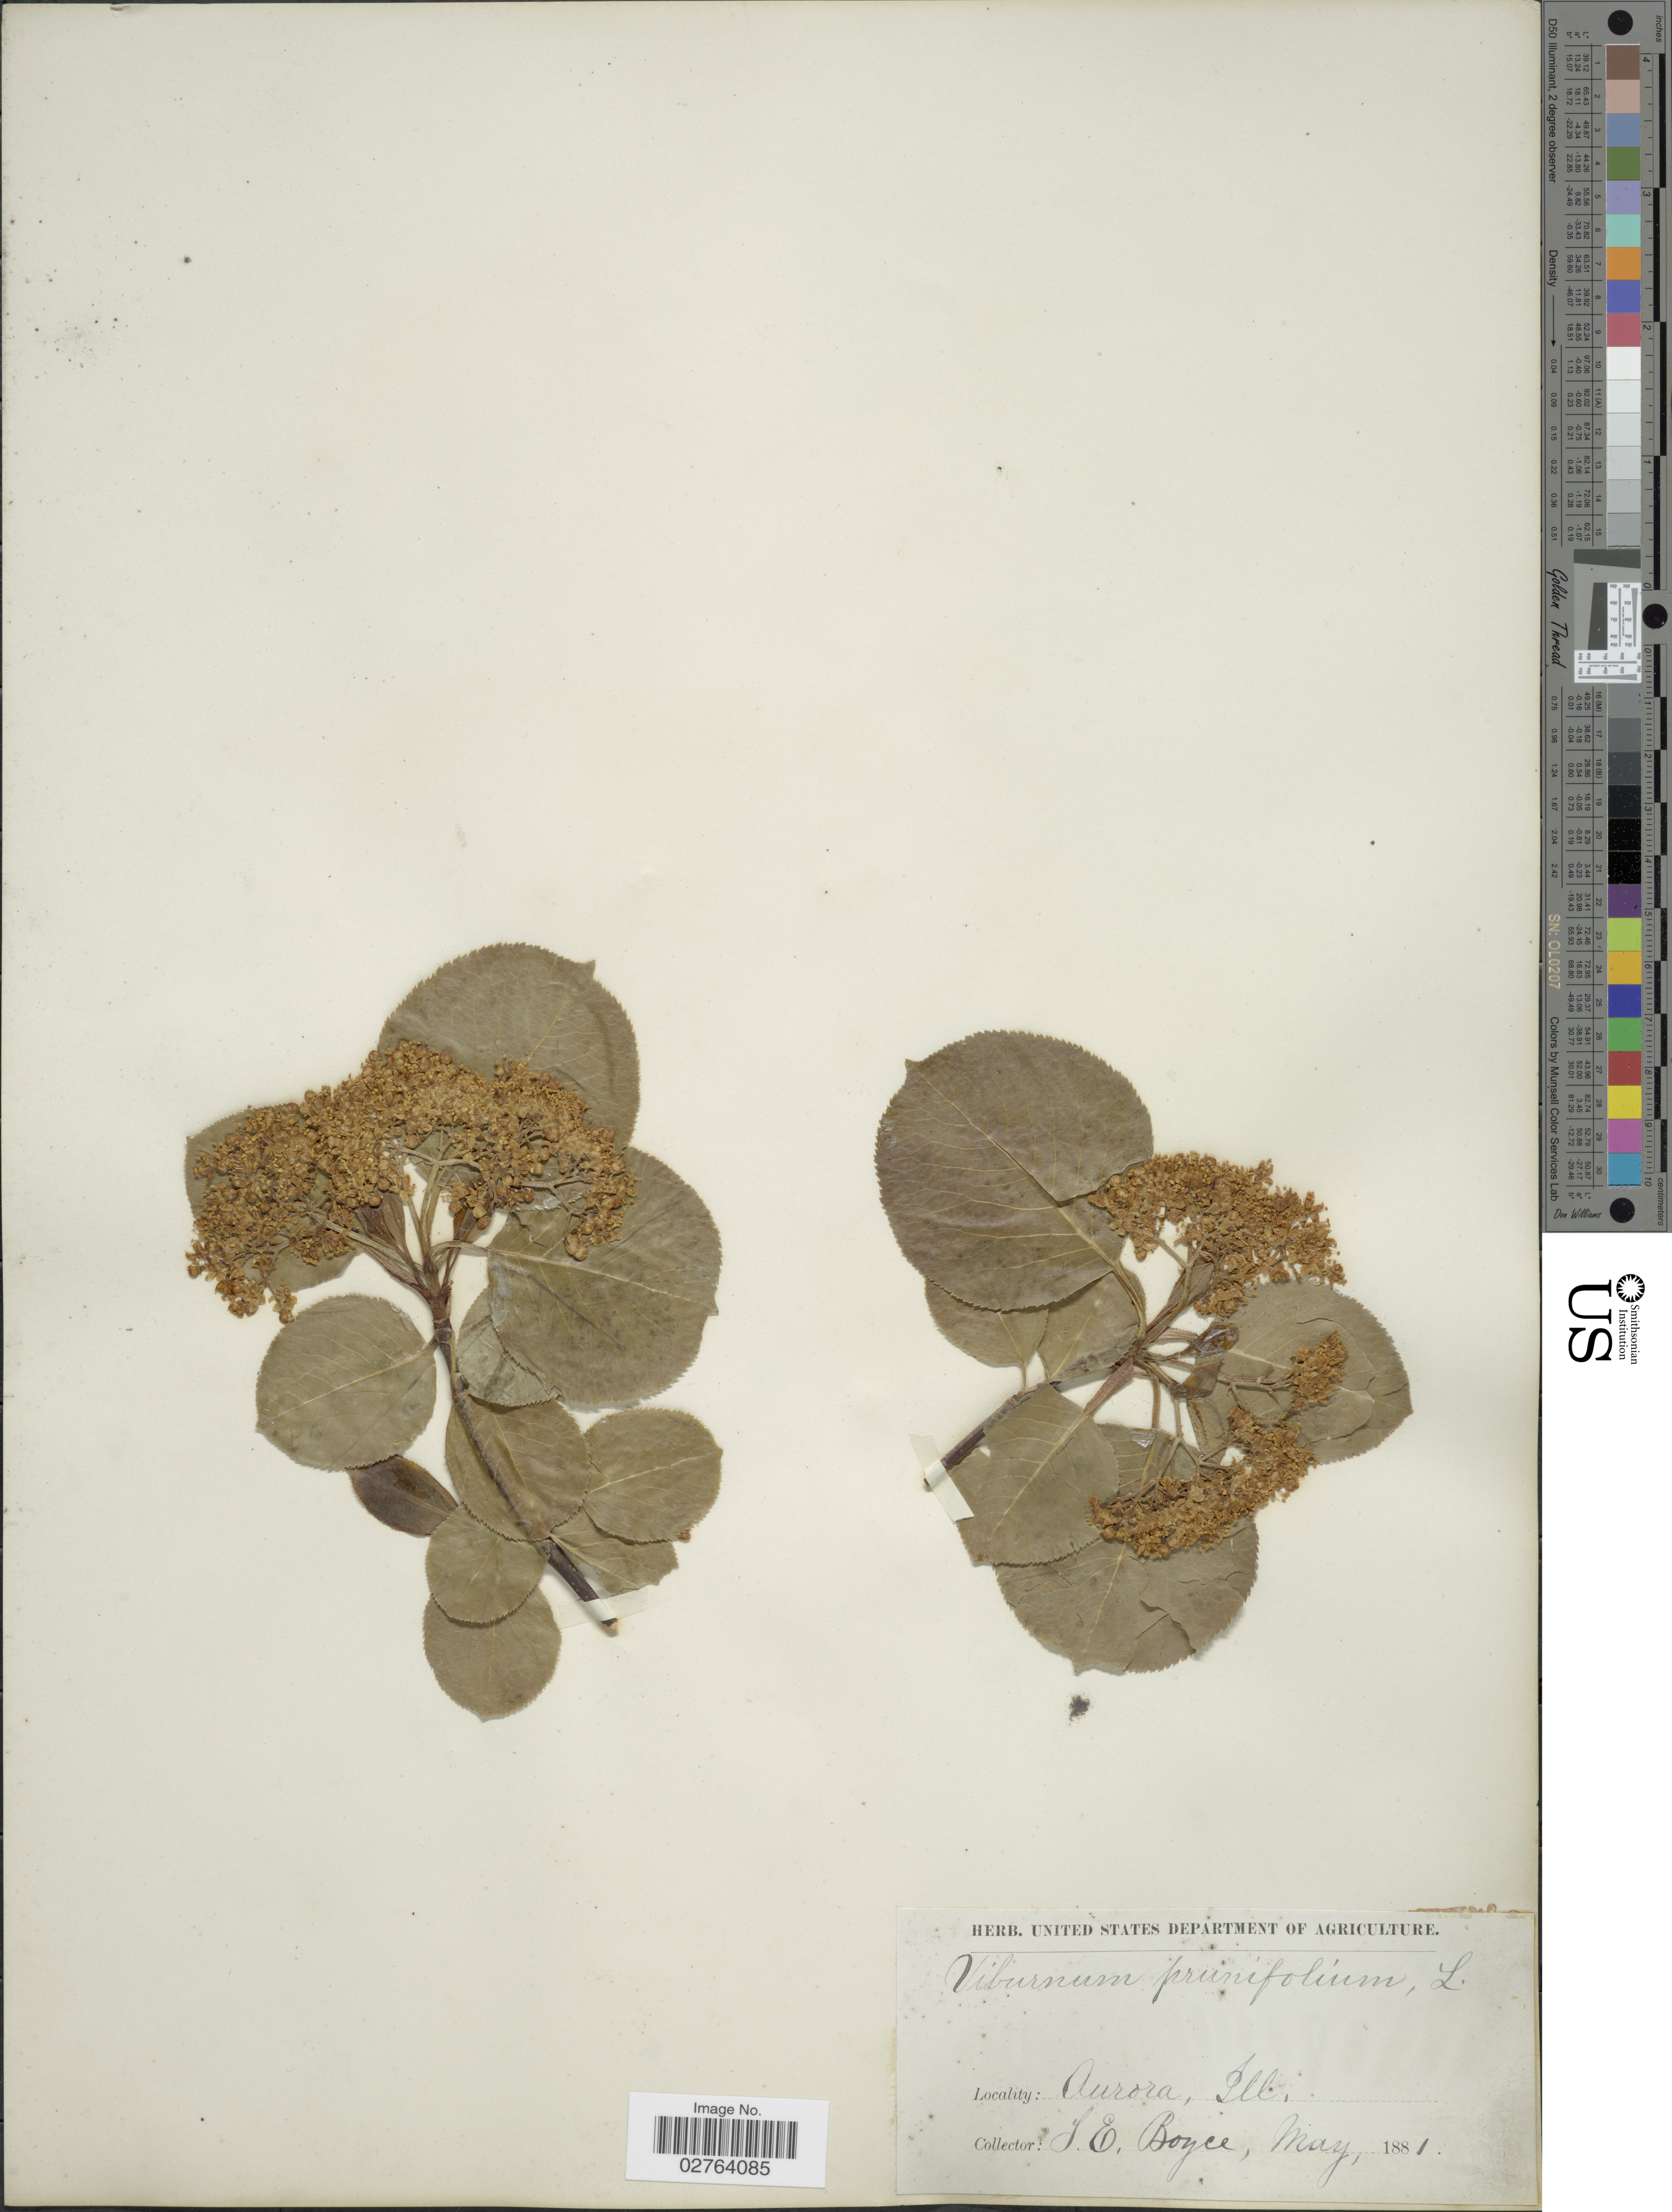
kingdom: Plantae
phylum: Tracheophyta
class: Magnoliopsida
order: Dipsacales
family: Viburnaceae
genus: Viburnum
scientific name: Viburnum prunifolium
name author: L.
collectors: Y. Boyce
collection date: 1881-05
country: United States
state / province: Illinois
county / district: Kane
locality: Aurora